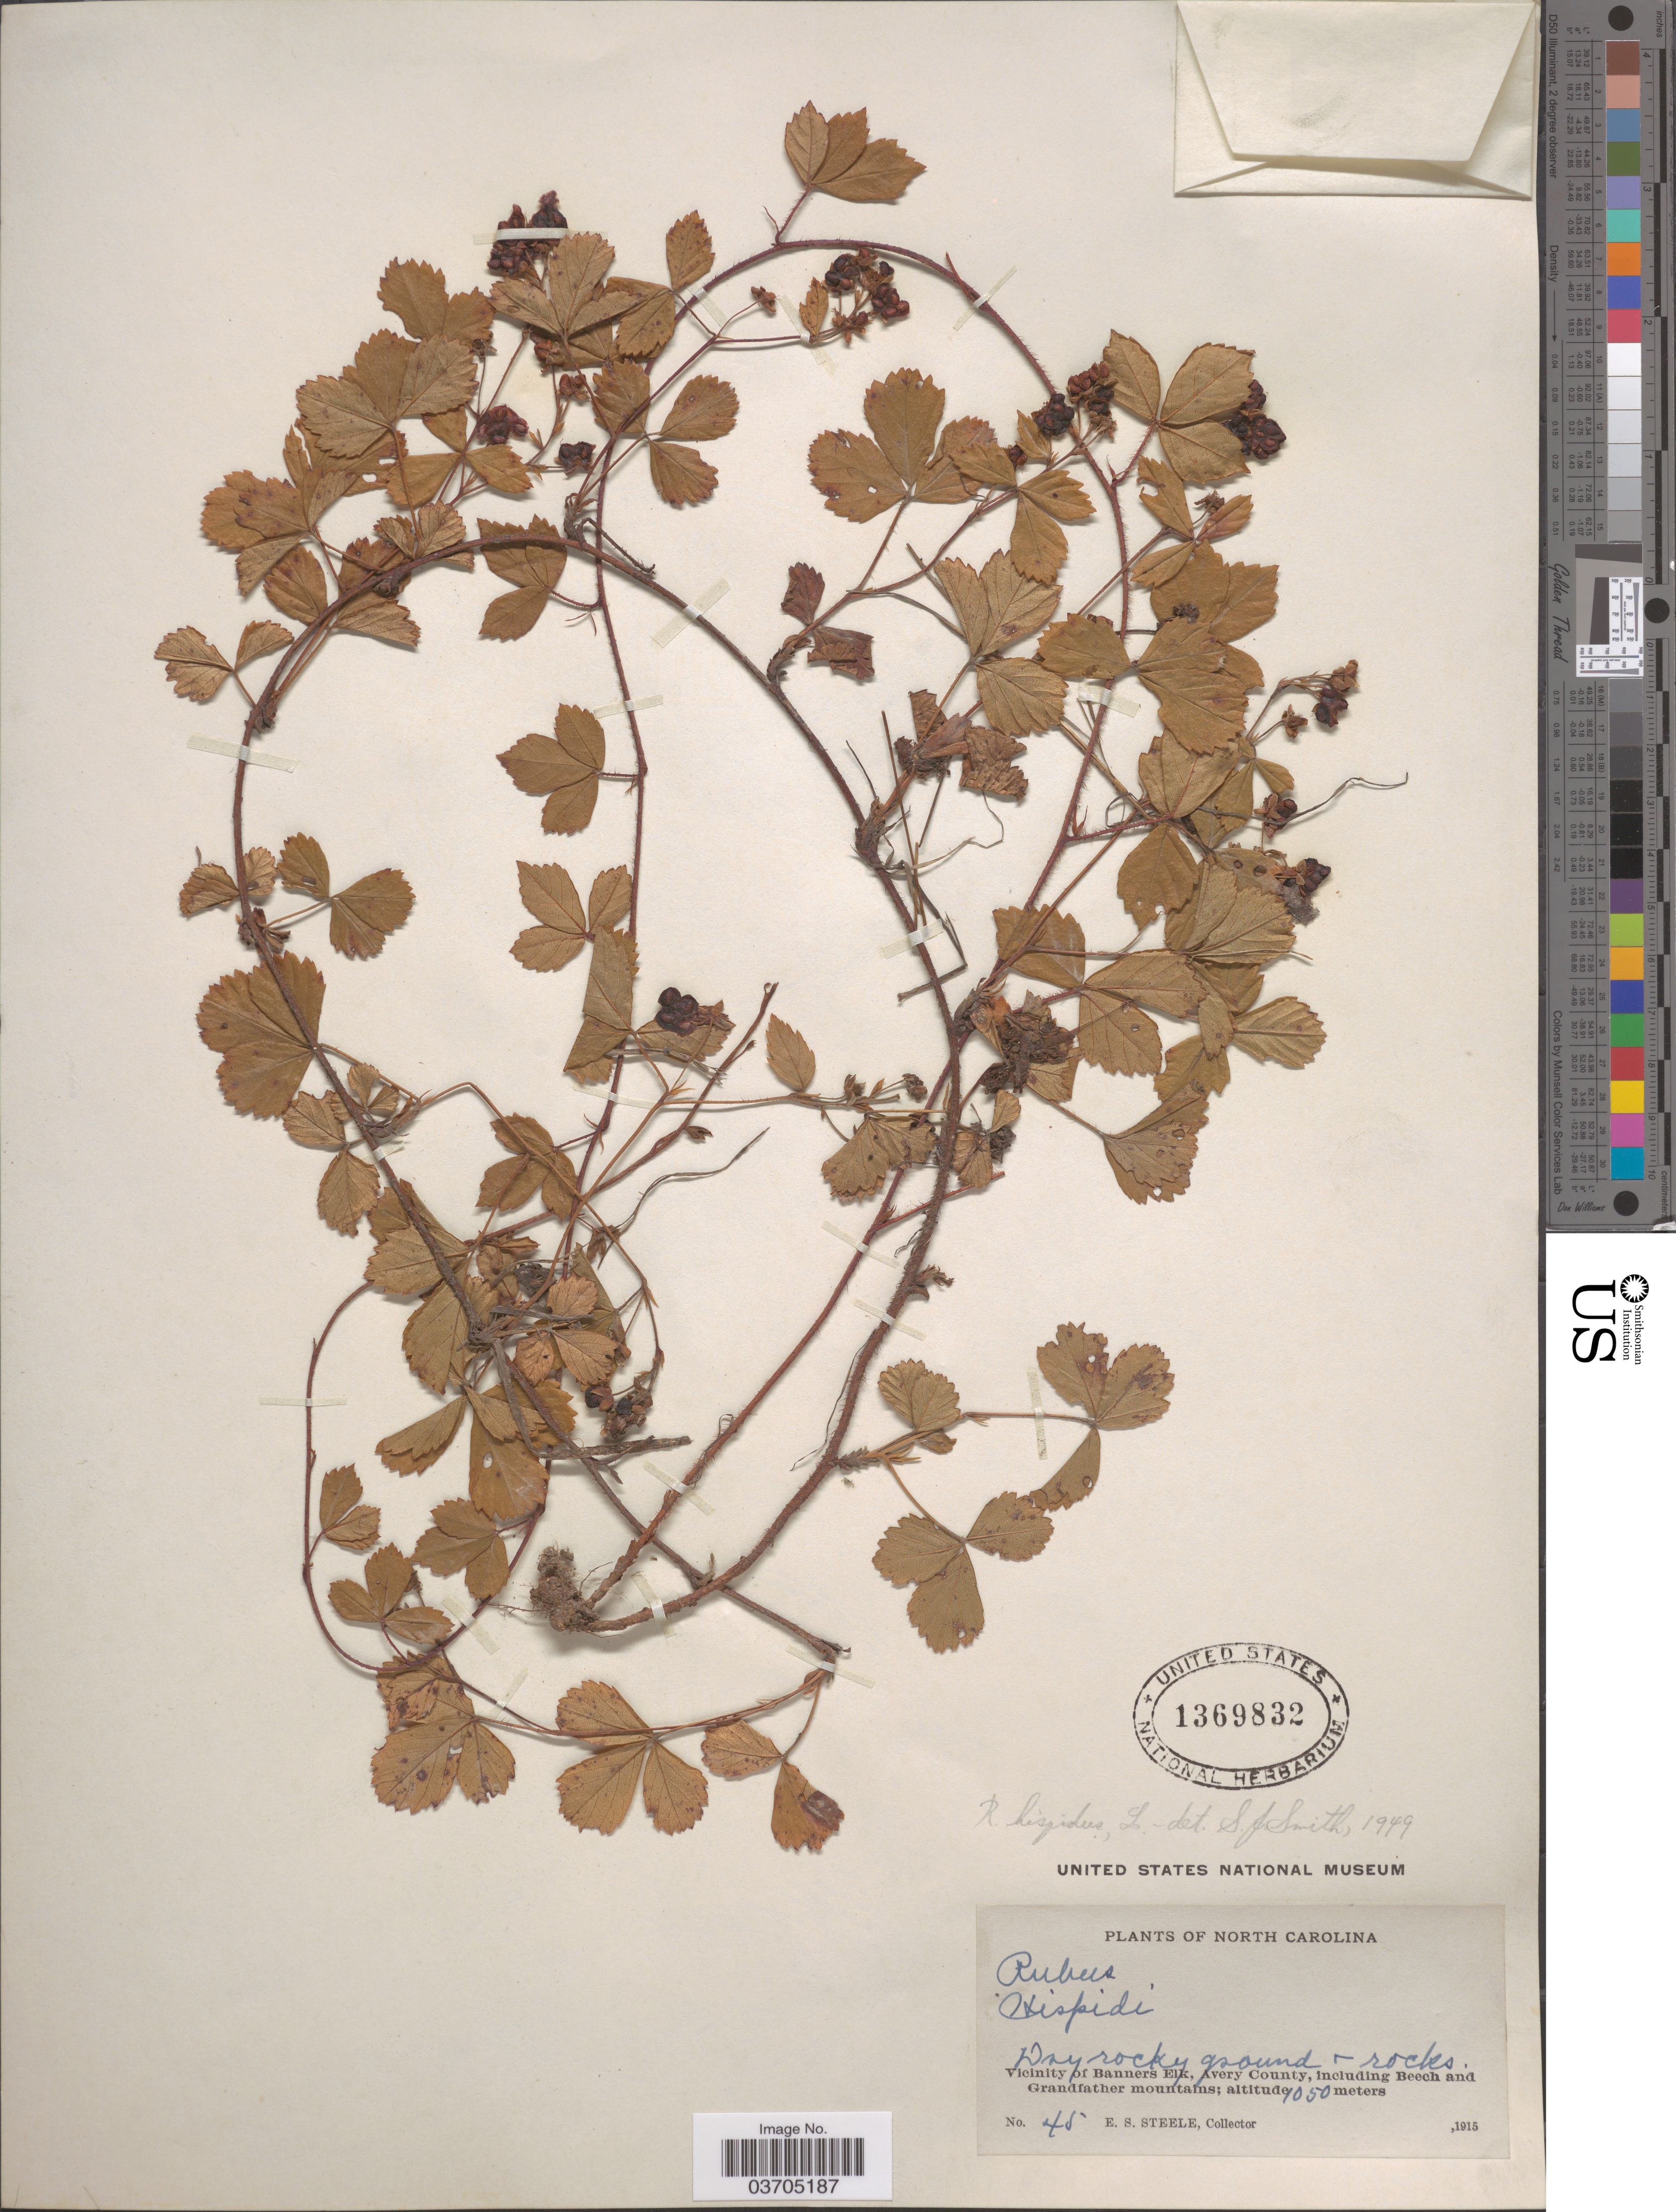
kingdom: Plantae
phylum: Tracheophyta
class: Magnoliopsida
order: Rosales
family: Rosaceae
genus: Rubus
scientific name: Rubus hispidus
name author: L.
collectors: E. Steele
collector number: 48*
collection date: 1915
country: United States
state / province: North Carolina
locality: Vicinity of Banners Elk, Avery County, including Beech and Granfather mountains.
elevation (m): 1050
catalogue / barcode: US 1369832